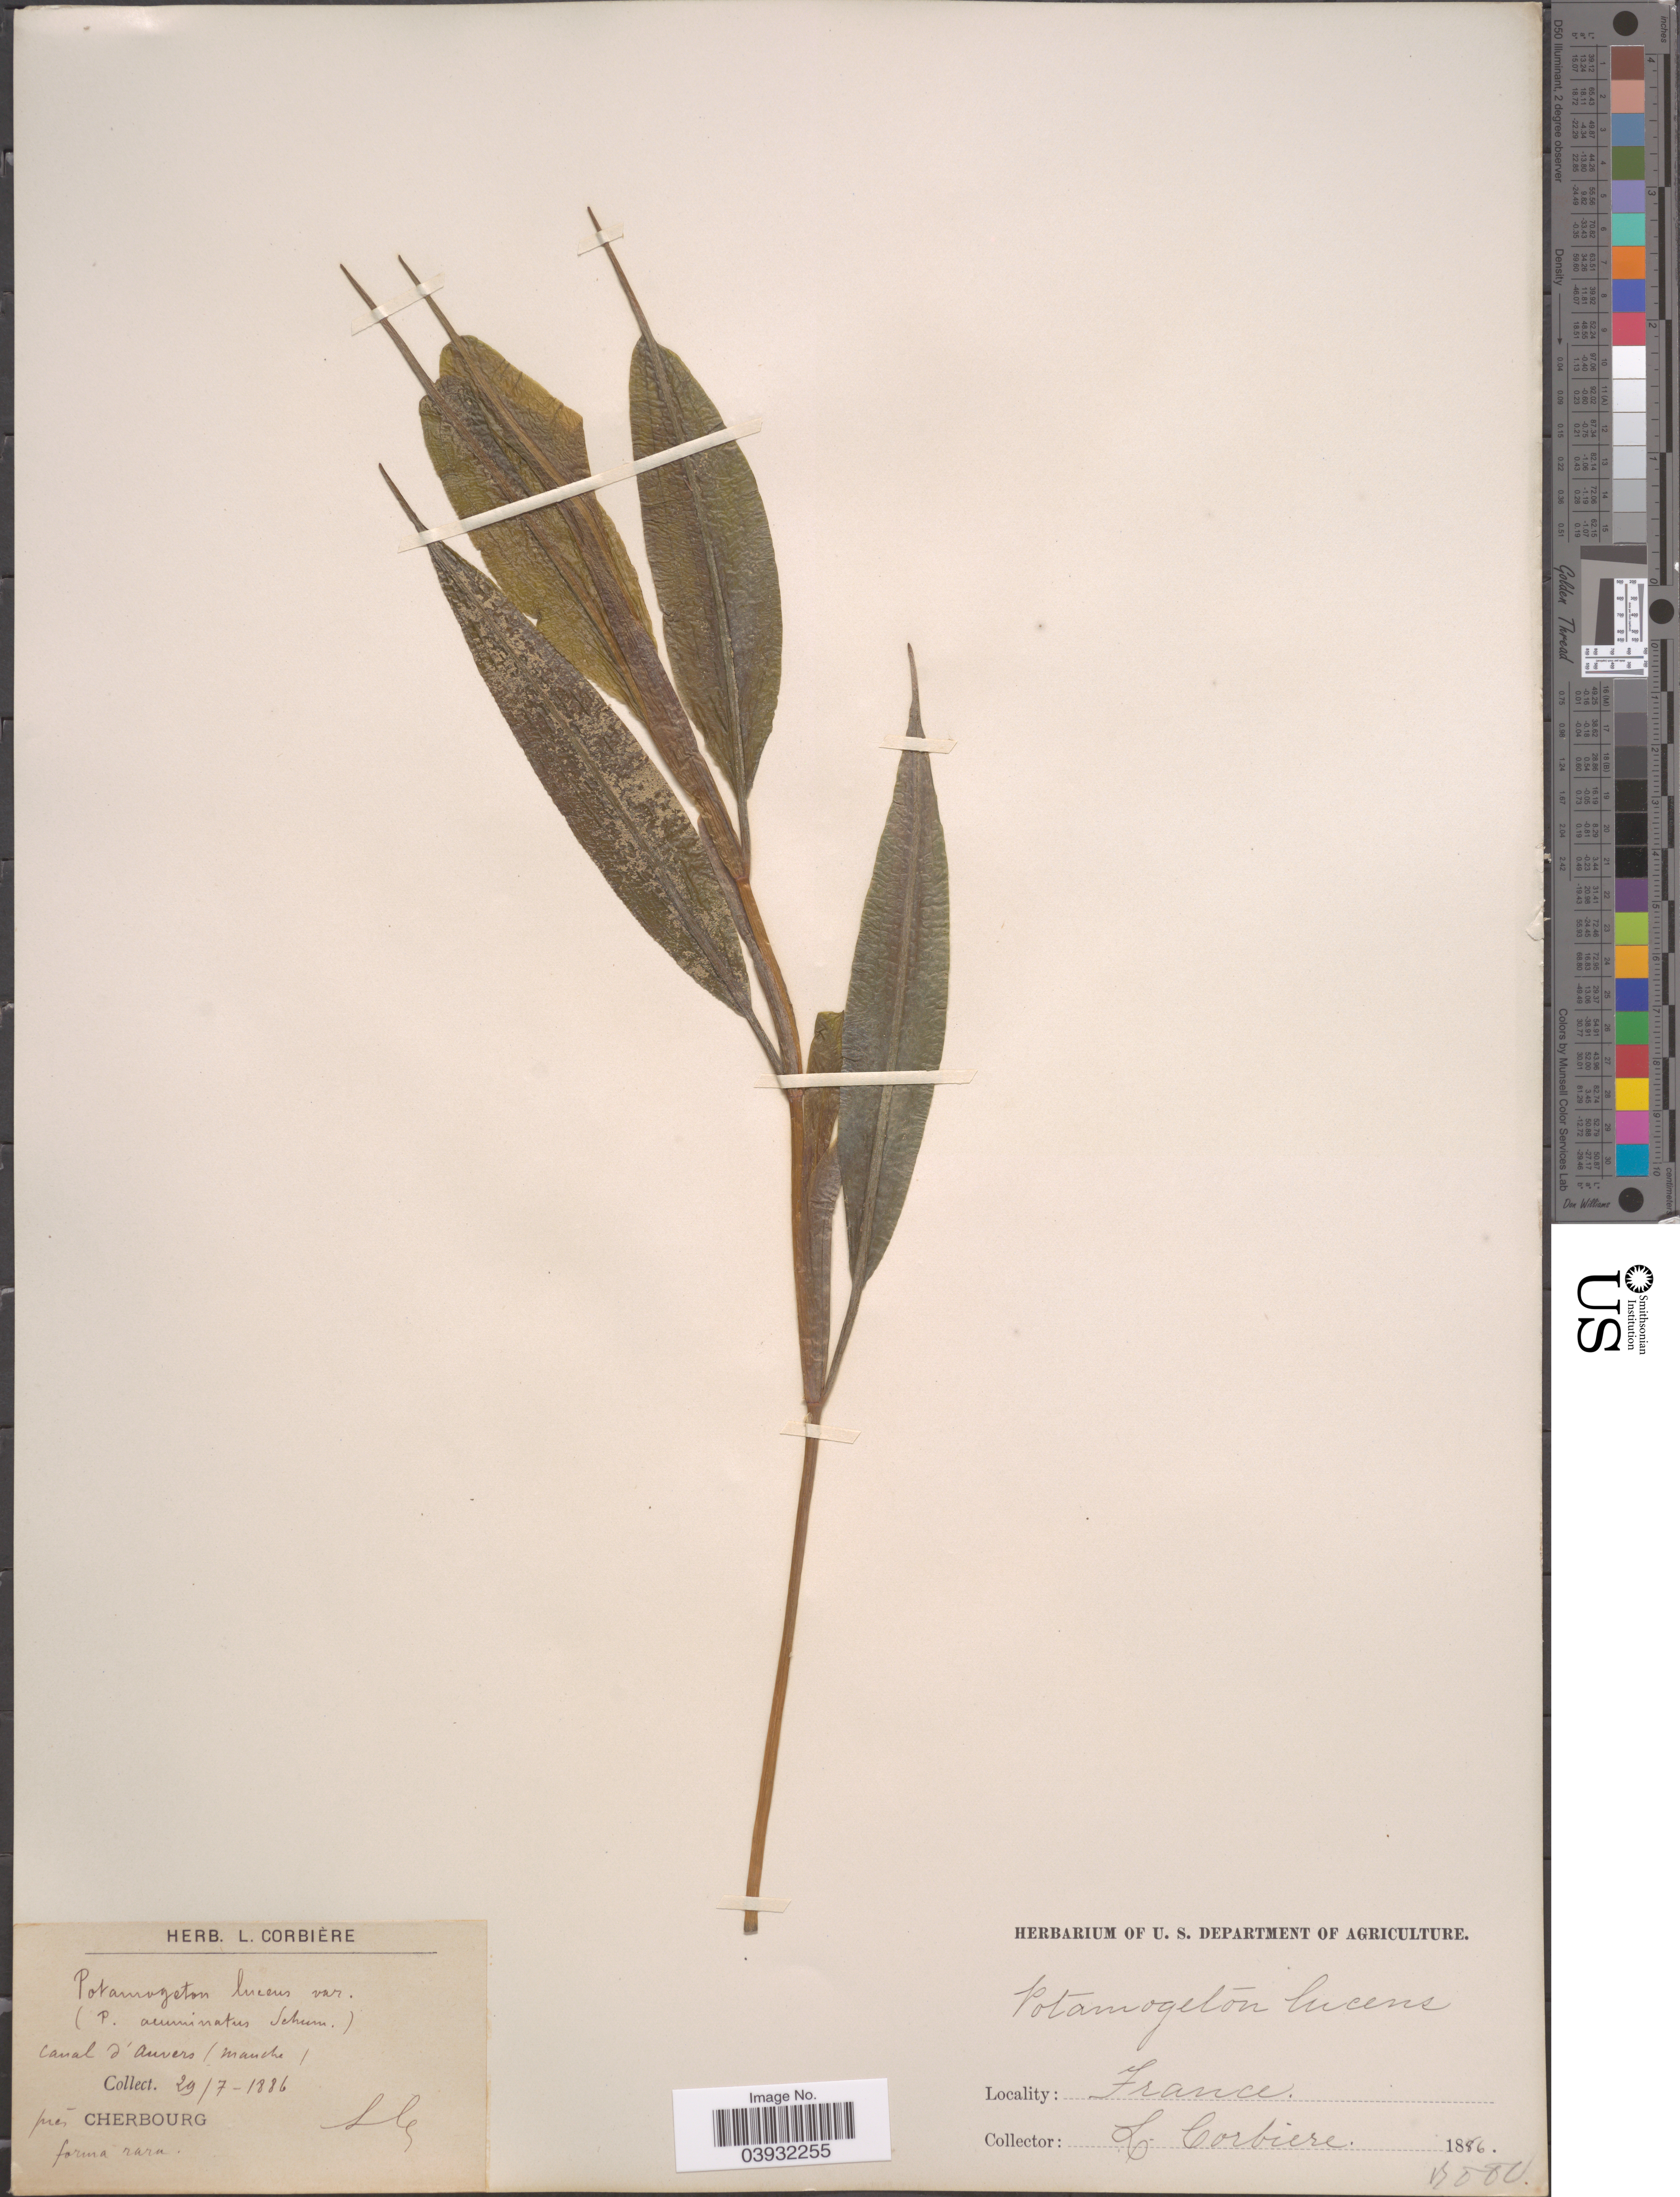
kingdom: Plantae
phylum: Tracheophyta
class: Liliopsida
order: Alismatales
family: Potamogetonaceae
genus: Potamogeton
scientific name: Potamogeton lucens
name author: L.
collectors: L. Corbière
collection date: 1886-07-29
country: France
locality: Prés Cherbourg.